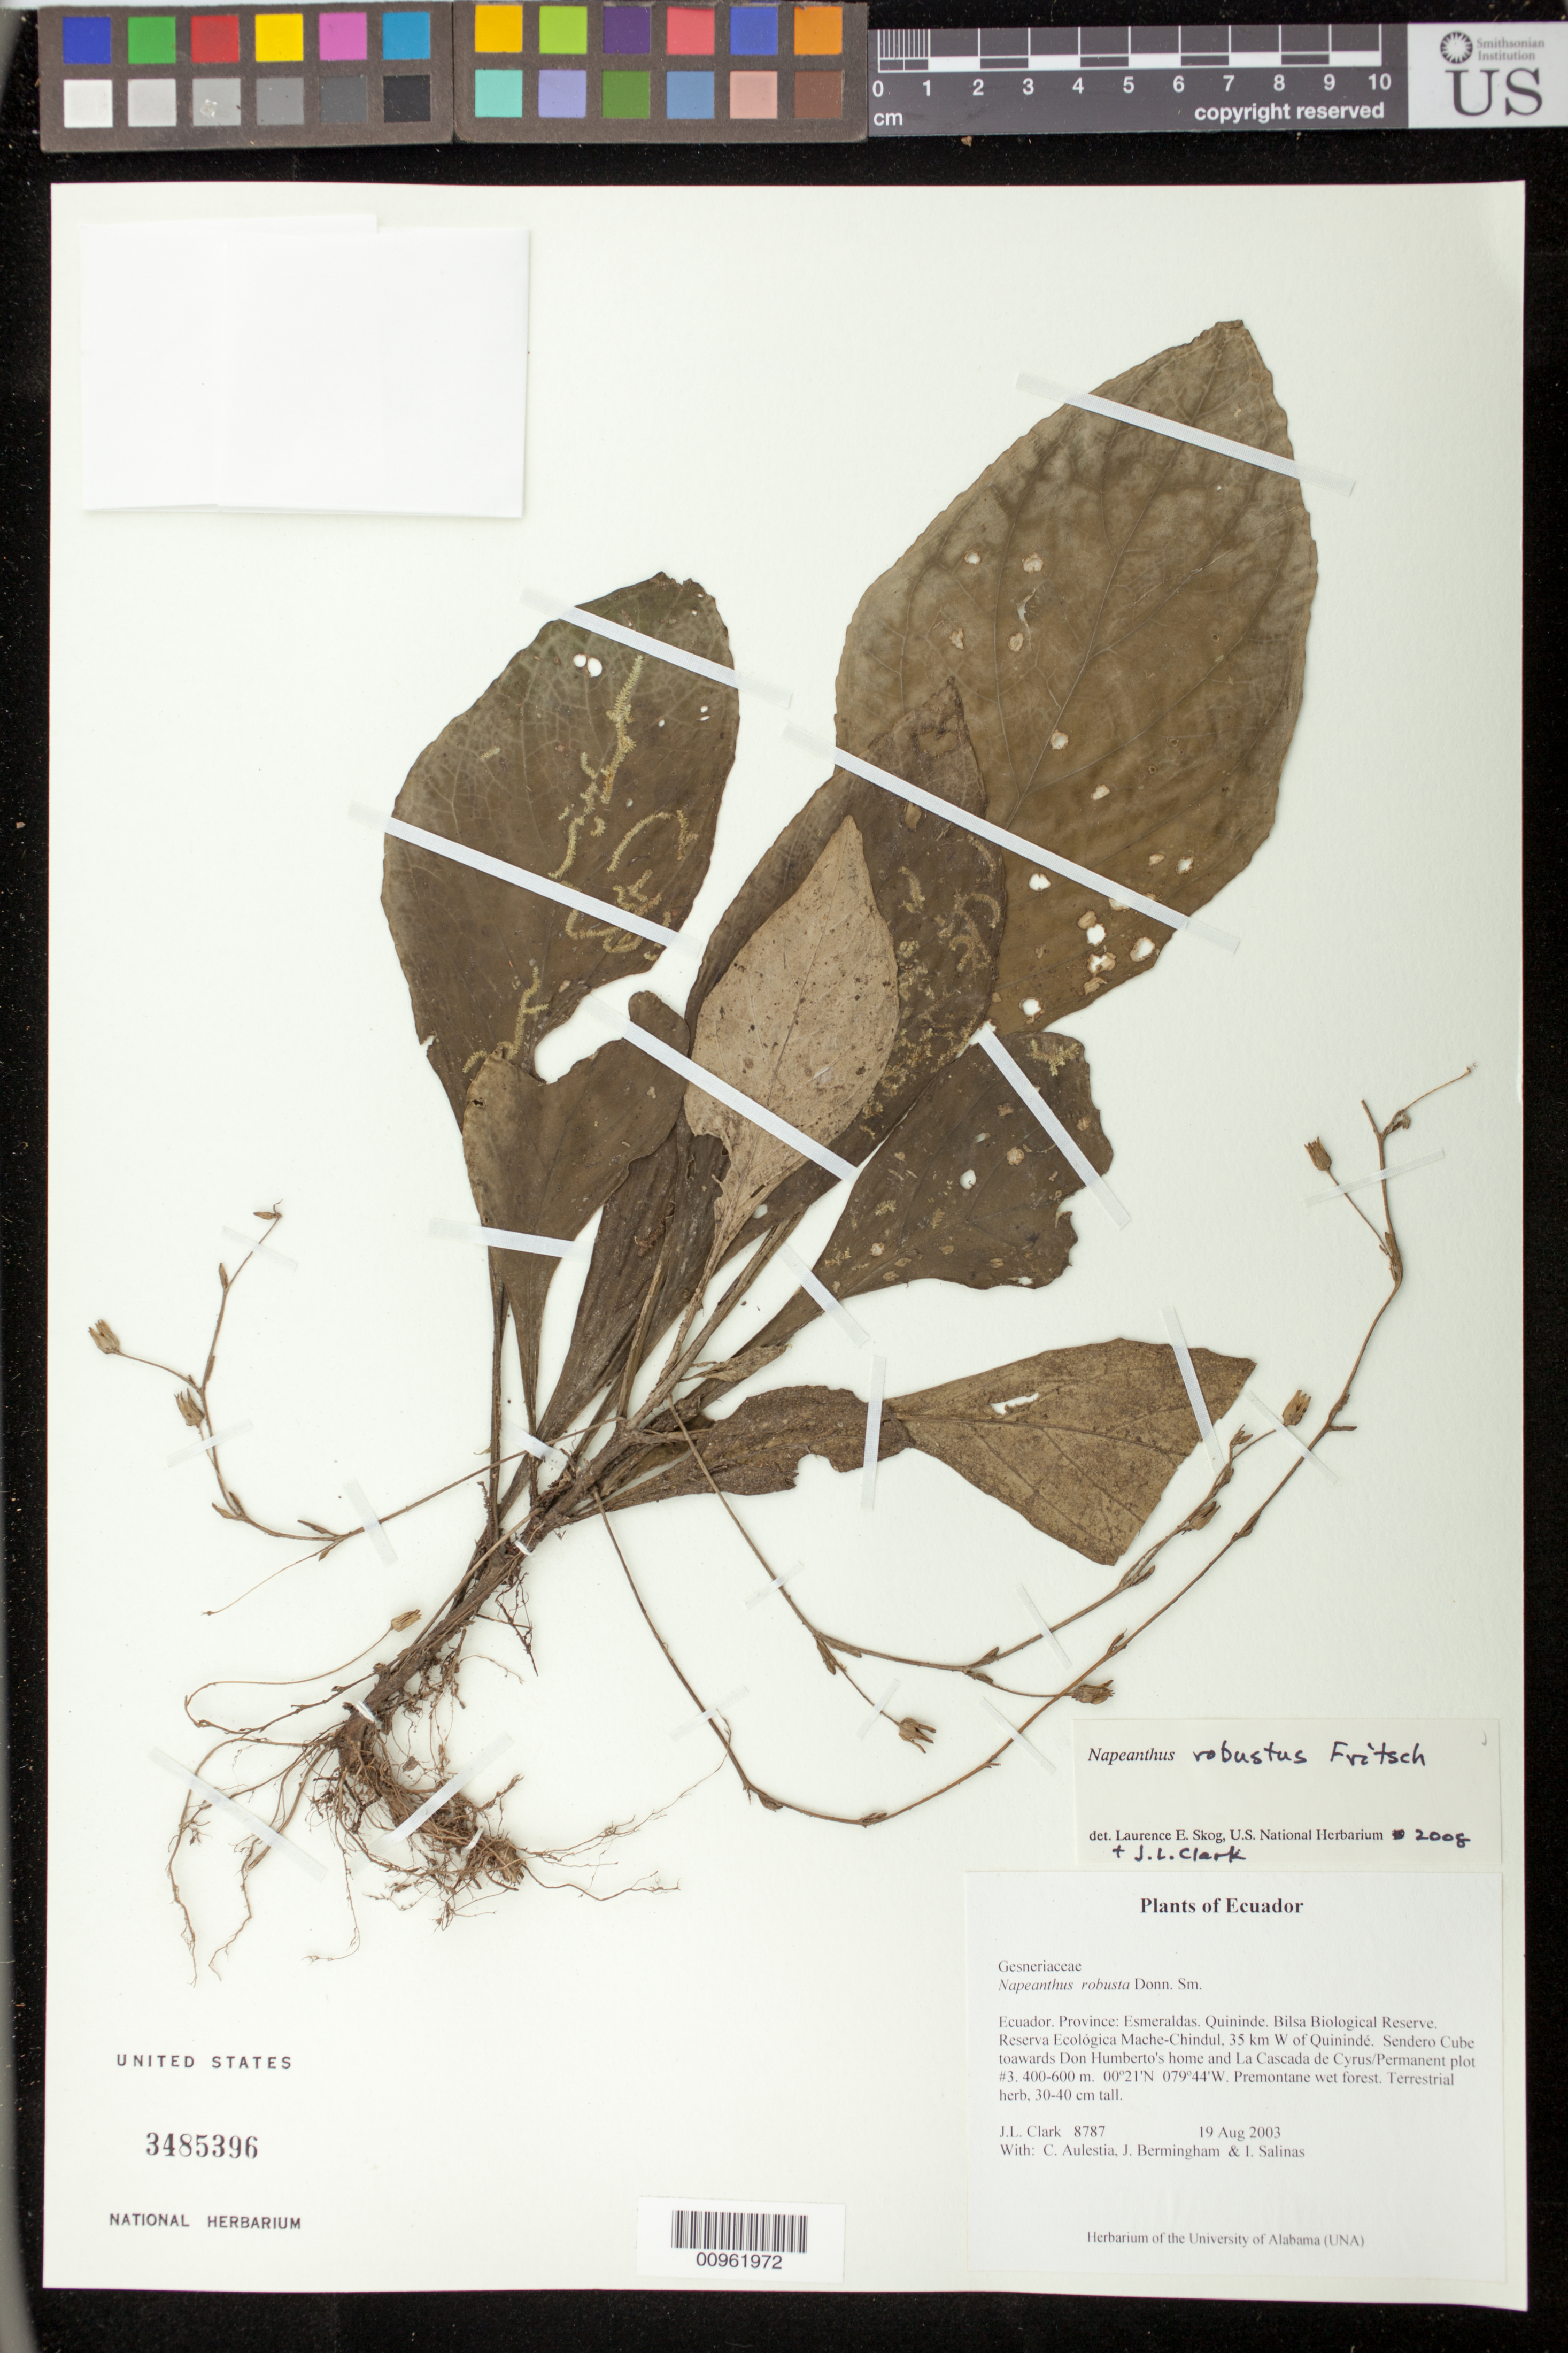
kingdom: Plantae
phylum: Tracheophyta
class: Magnoliopsida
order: Lamiales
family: Gesneriaceae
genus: Napeanthus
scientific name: Napeanthus robustus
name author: Fritsch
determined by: Clark, J. L.; Skog, Laurence E.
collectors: J. L. Clark, C. Aulestia, J. Bermingham & I. Salinas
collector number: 8787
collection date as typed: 19 Aug 2003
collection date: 2003-08-19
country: Ecuador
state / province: Esmeraldas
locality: Quininde. Bilsa Biological Reserve. Reserva Ecológica Mache-Chindul, 35 km W of Quinindé. Sendero Cube toawards Don Humberto's home and La Cascada de Cyrus/Permanent plot #3.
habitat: Premontane wet forest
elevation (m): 400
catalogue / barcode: US 3485396